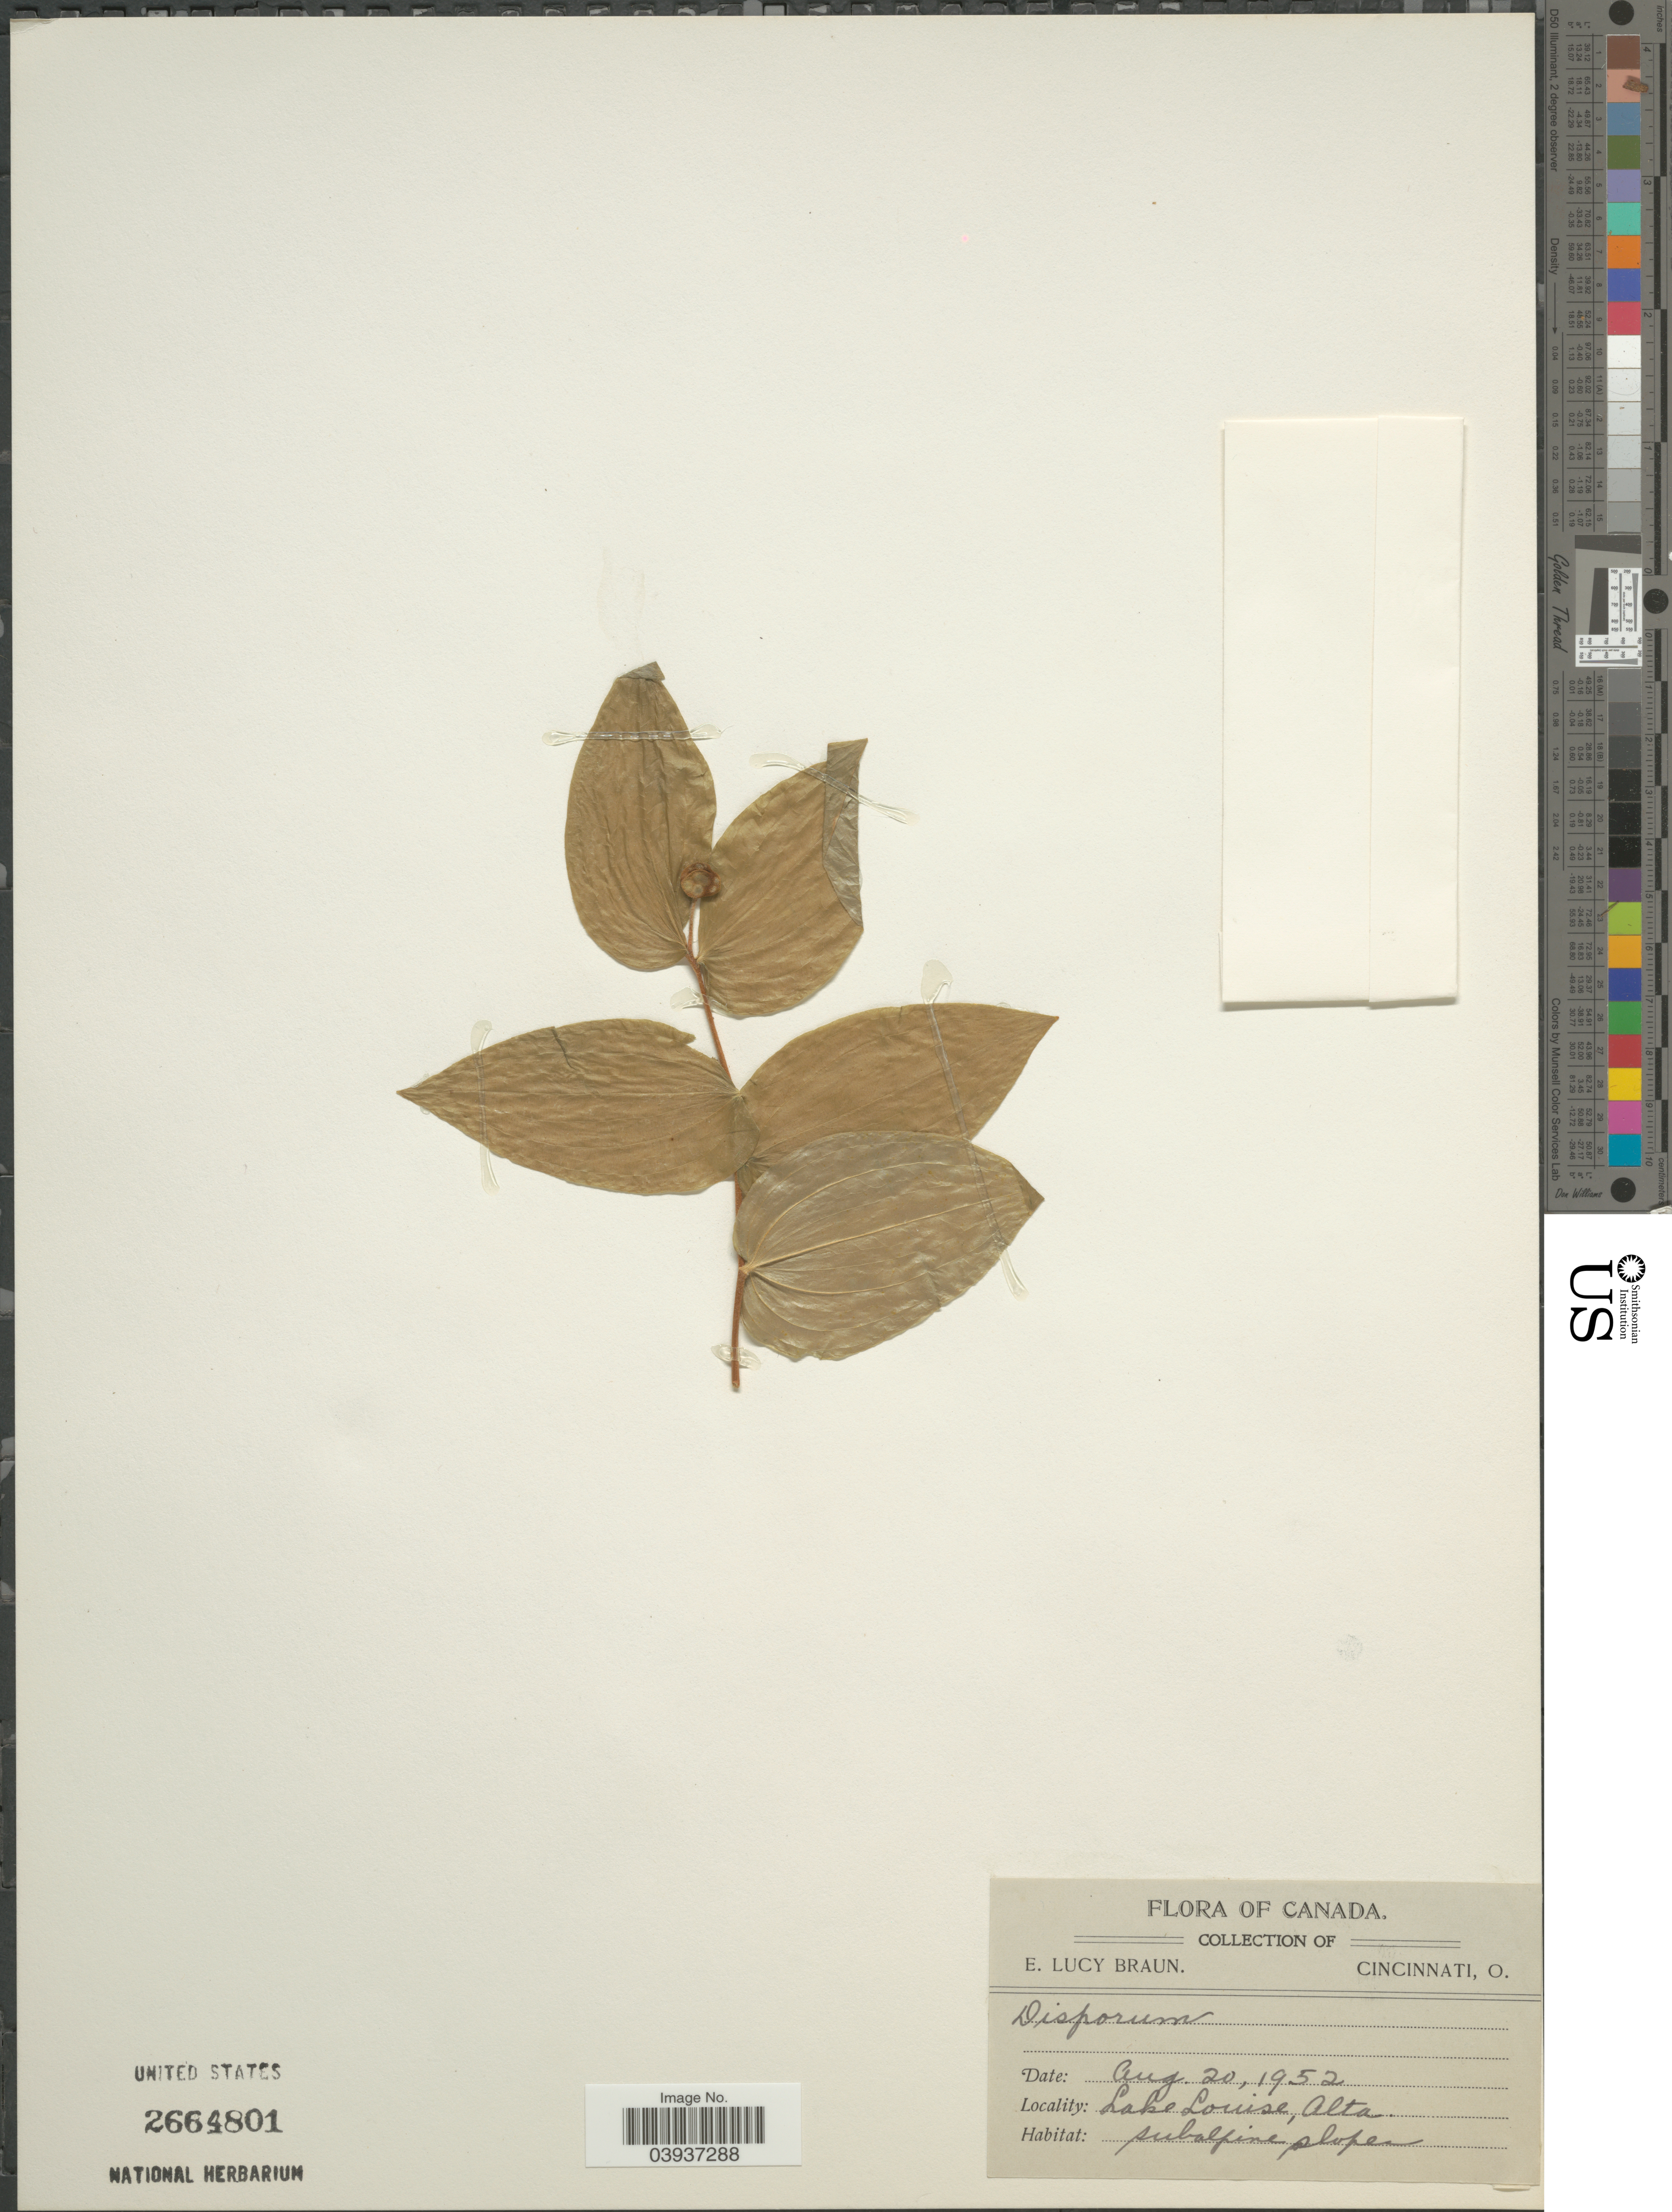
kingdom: Plantae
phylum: Tracheophyta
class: Liliopsida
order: Liliales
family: Colchicaceae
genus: Disporum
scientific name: Disporum sp.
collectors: E. L. Braun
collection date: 1952-08-20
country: Canada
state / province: Alberta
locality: Lake Louise, Alta.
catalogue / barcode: US 2664801